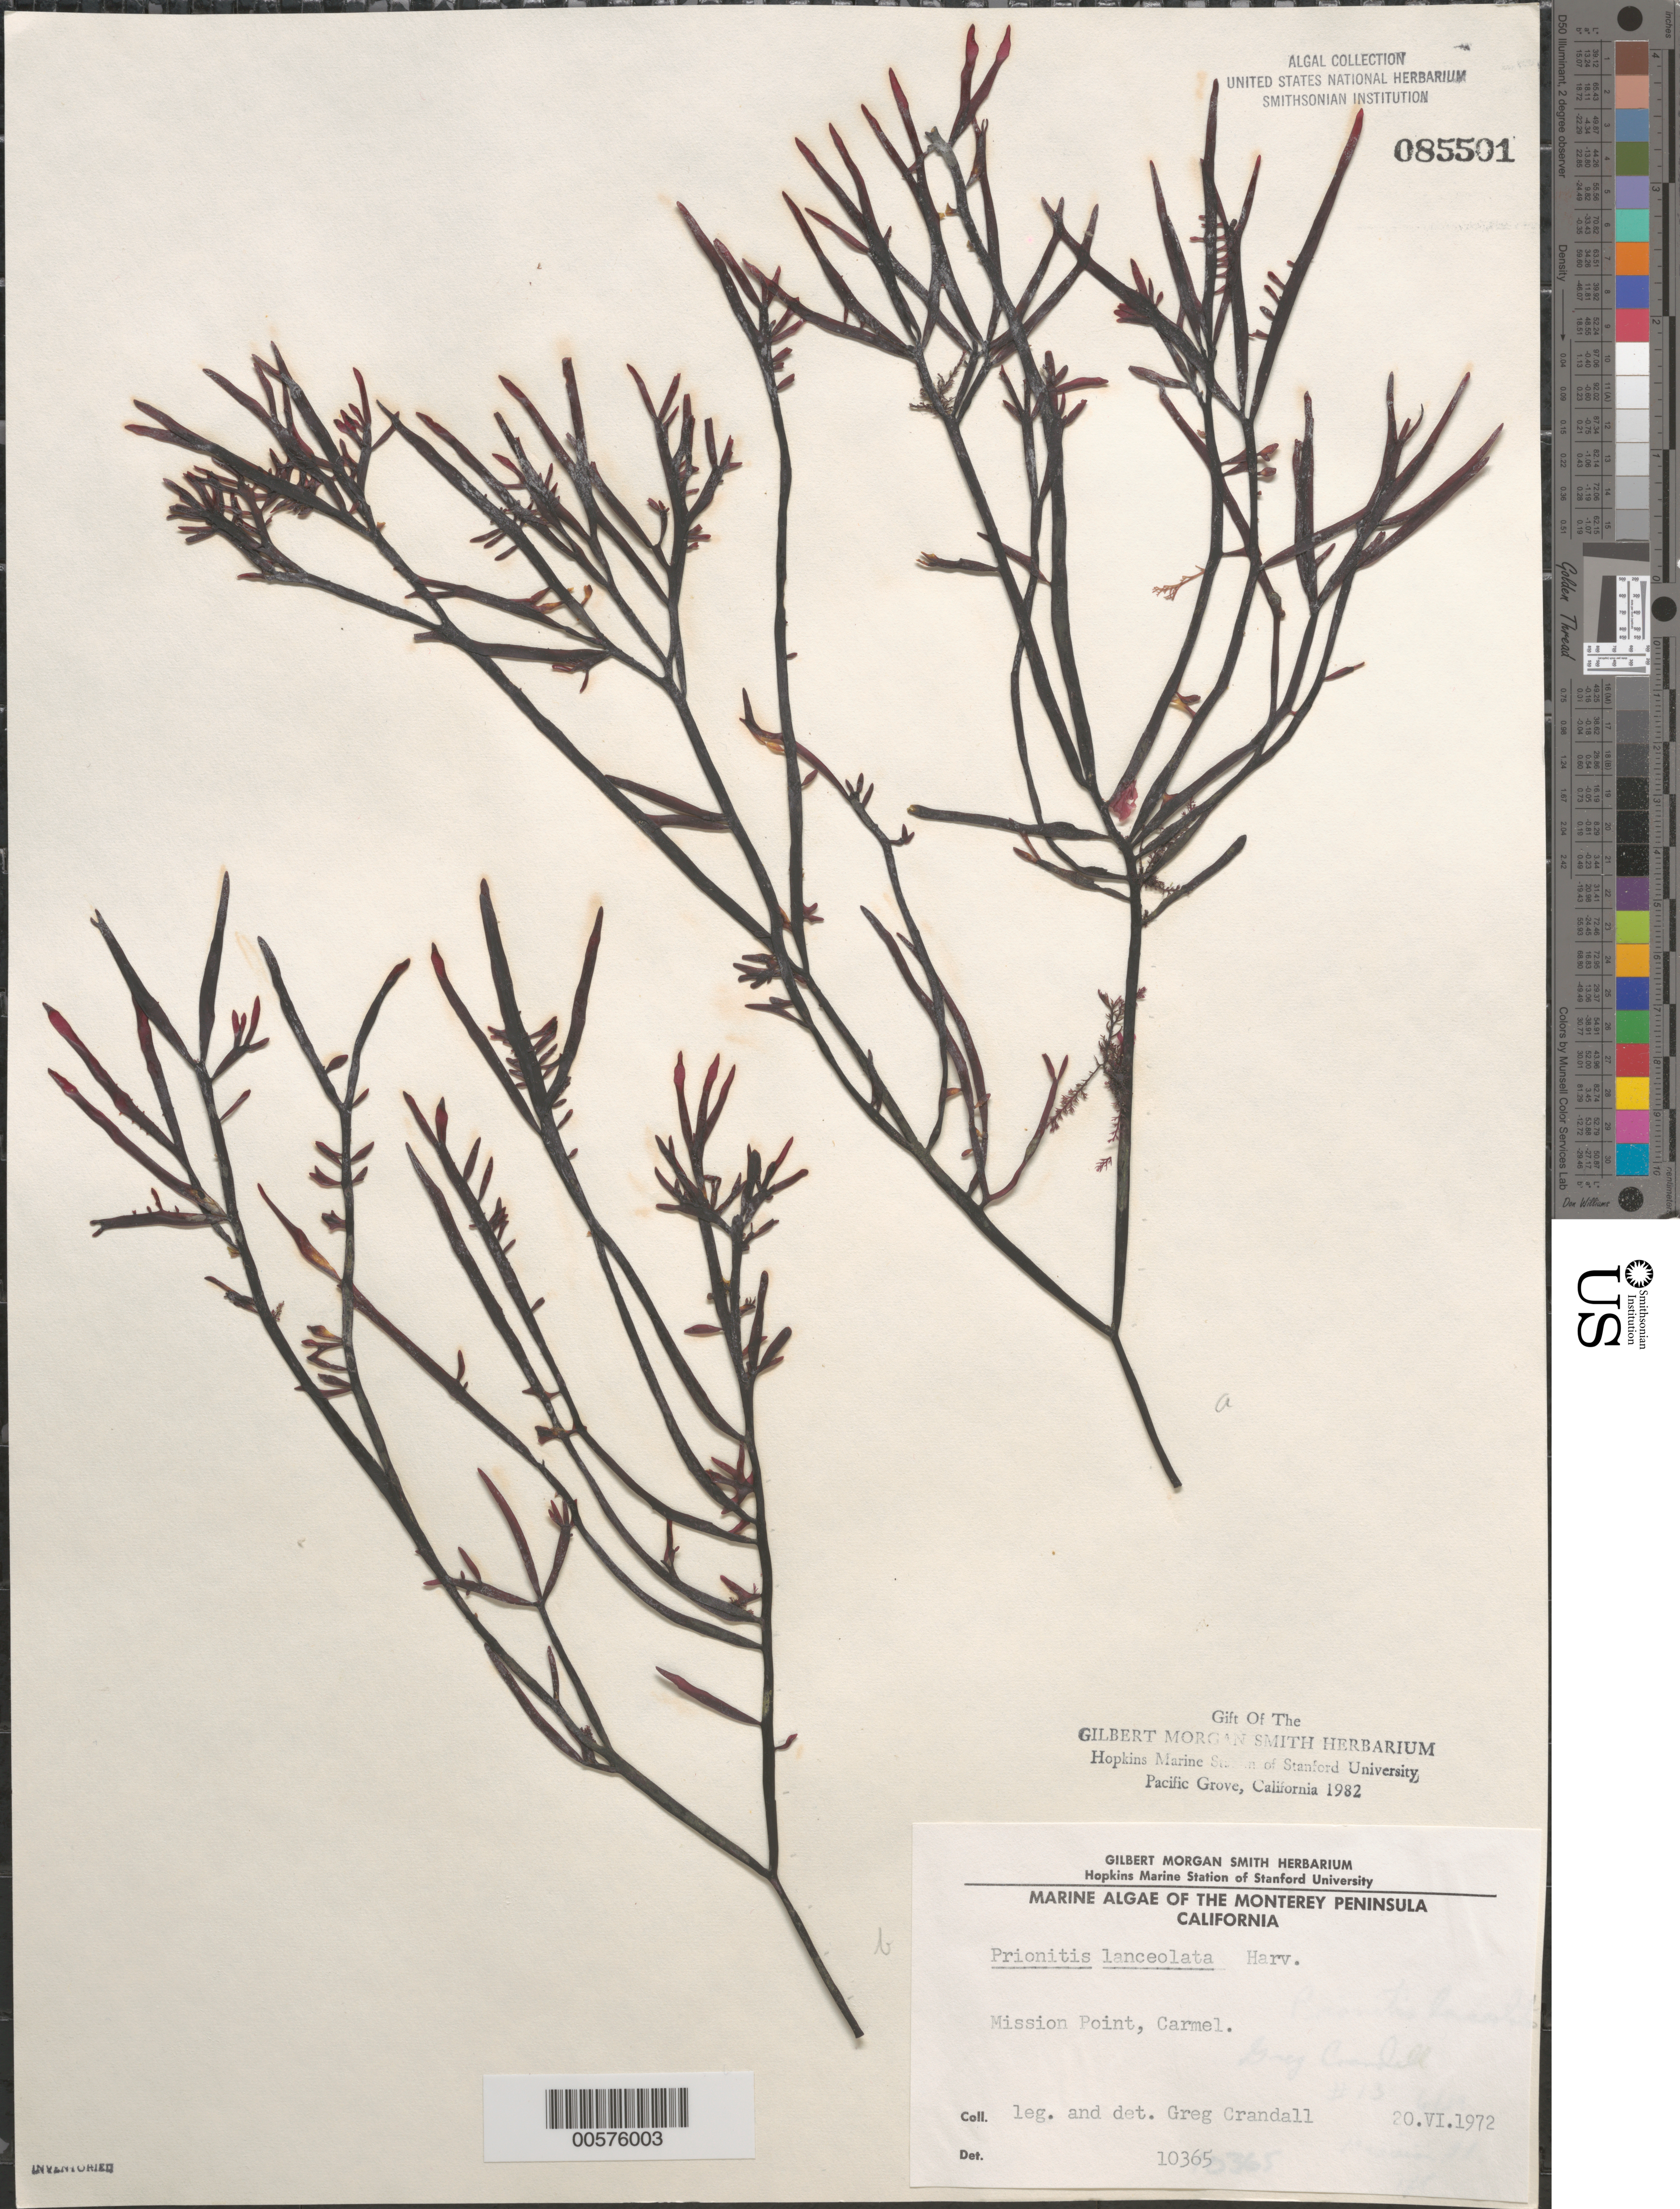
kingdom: Plantae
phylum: Rhodophyta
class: Florideophyceae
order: Cryptonemiales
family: Cryptonemiaceae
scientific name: Prionitis lanceolata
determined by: Crandall, G.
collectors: G. Crandall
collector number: IAA 10365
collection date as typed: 20 Jun 1972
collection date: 1972-06-20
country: United States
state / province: California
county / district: Monterey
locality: Mission Point, Carmel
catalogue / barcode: US 85501